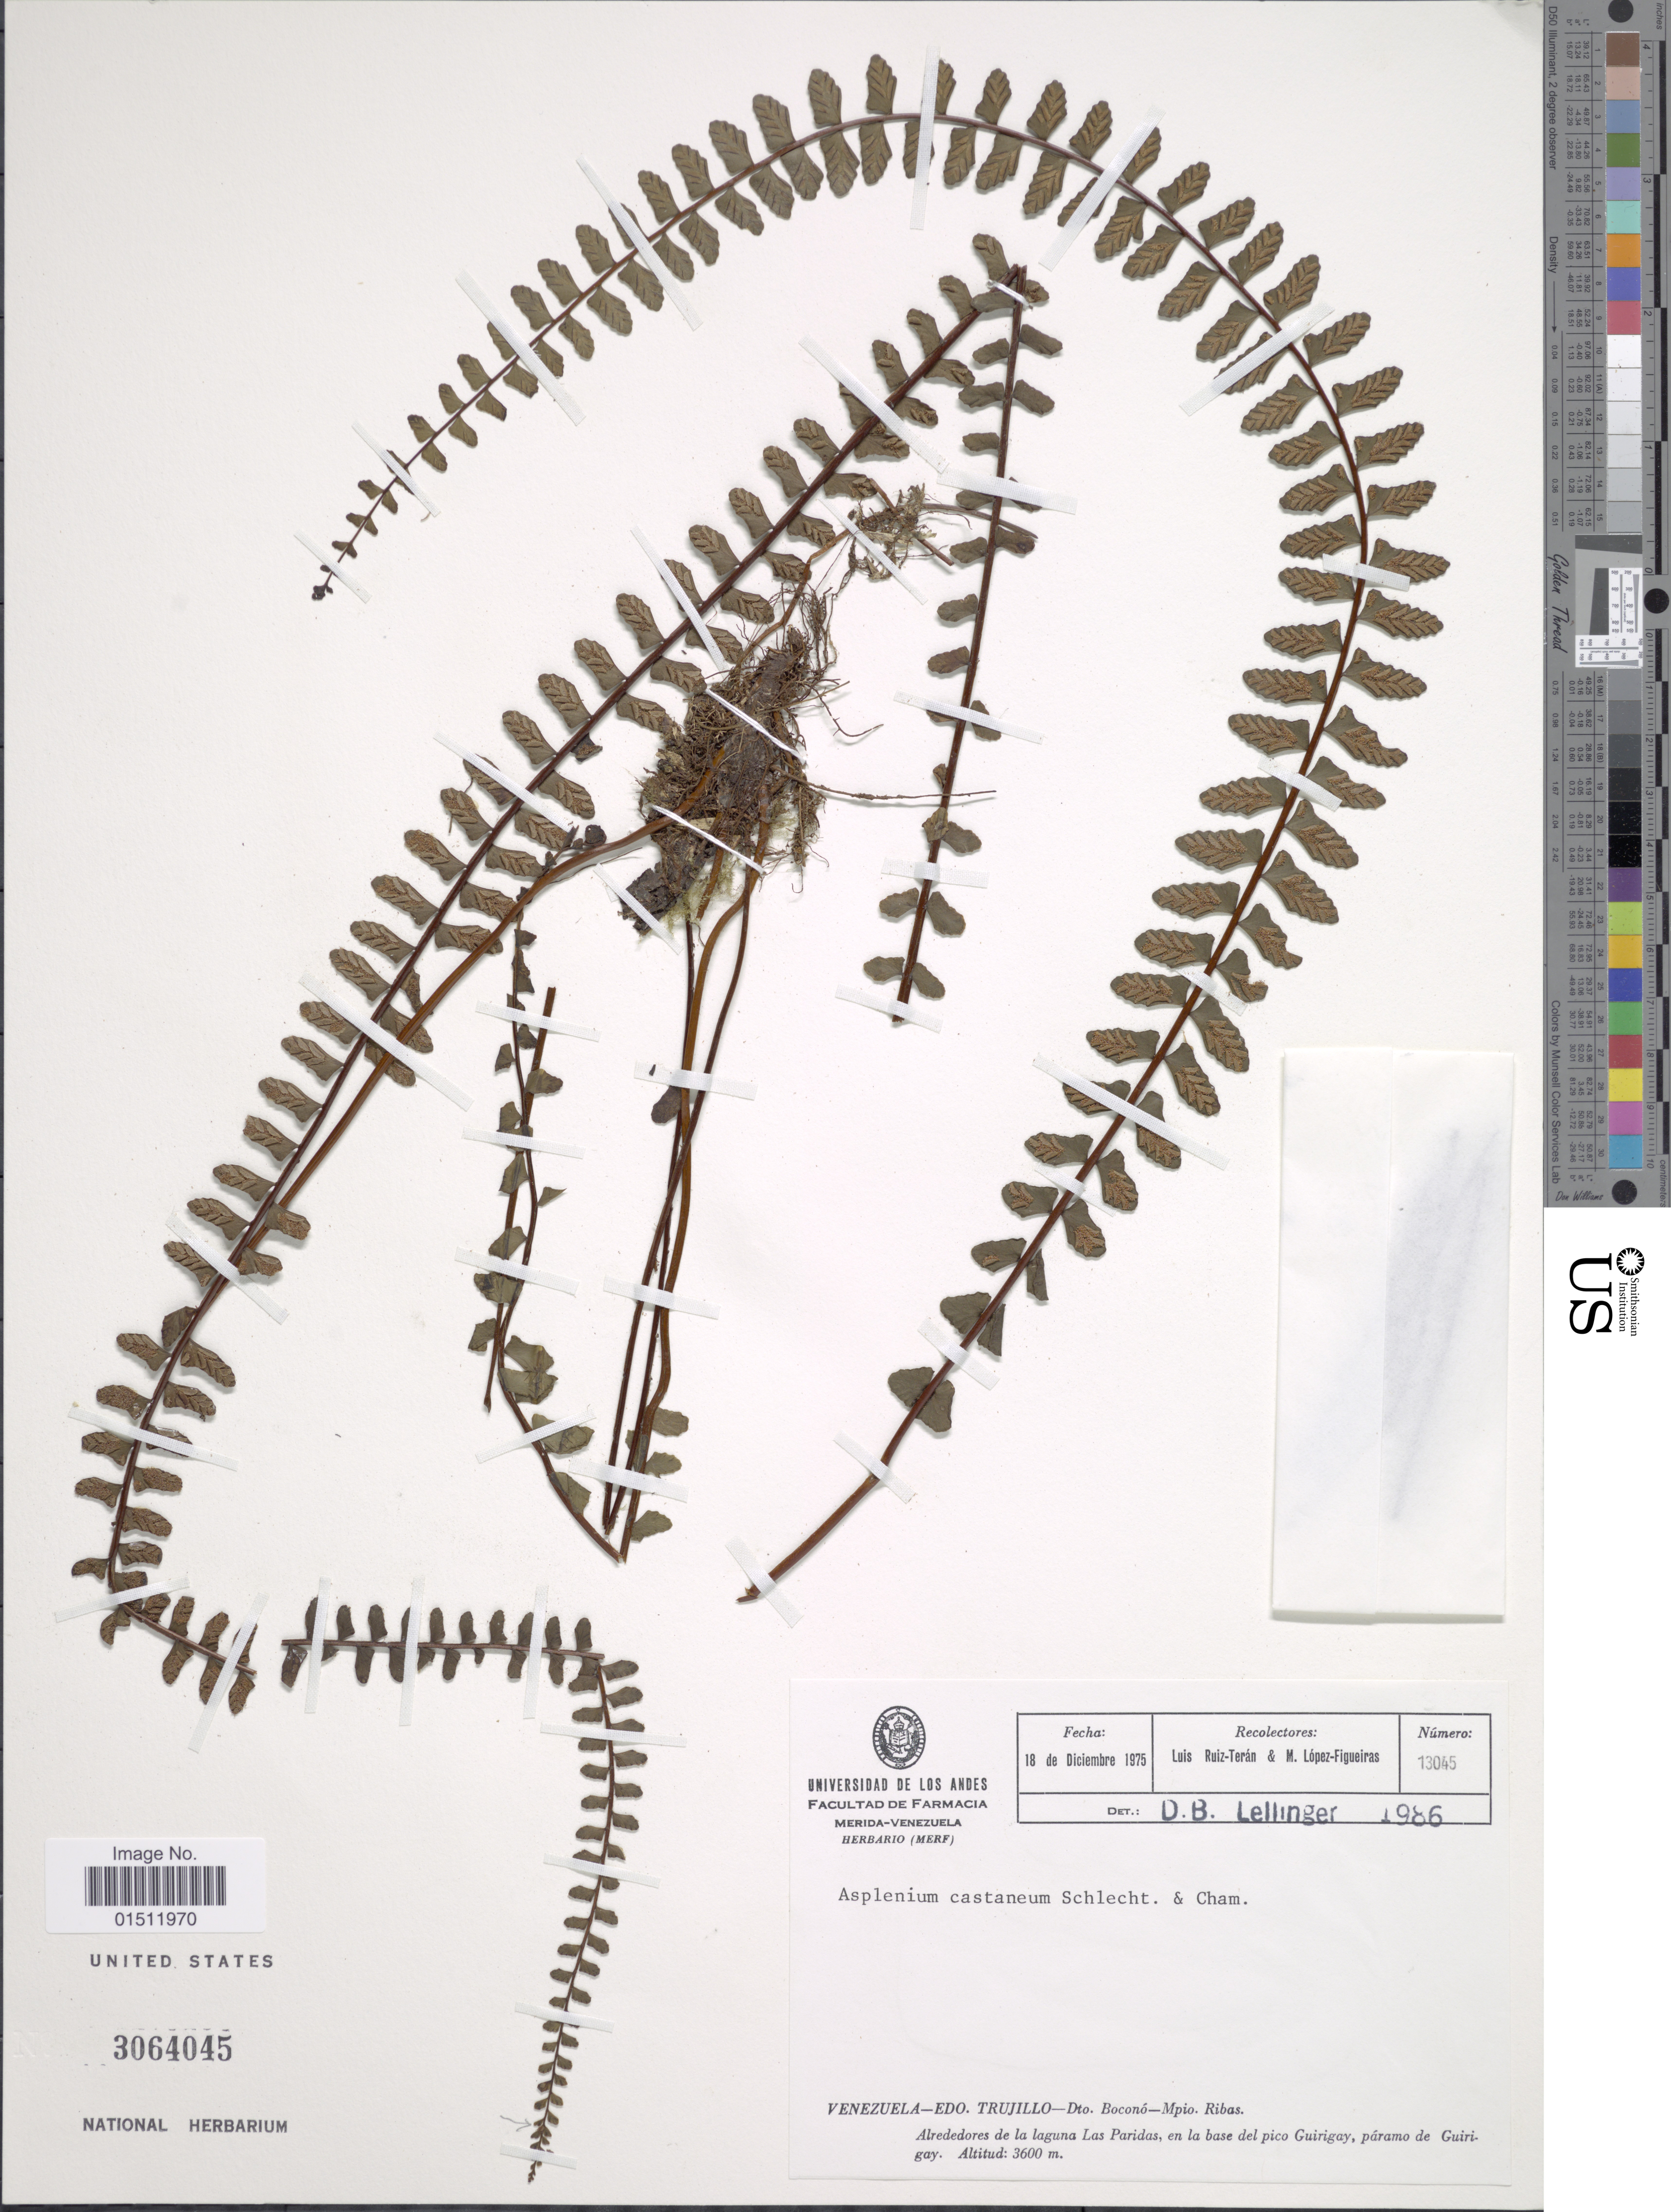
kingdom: Plantae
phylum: Tracheophyta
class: Polypodiopsida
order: Polypodiales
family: Aspleniaceae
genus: Asplenium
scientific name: Asplenium polyphyllum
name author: Bertol.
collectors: L. Teran & M. López Figueiras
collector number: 13045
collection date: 1975-12-18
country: Venezuela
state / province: Trujillo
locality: Venezuela-Edo. Trujillo-Dto. Bocono-Mpio. Ribas.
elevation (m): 3600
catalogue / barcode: US 3064045